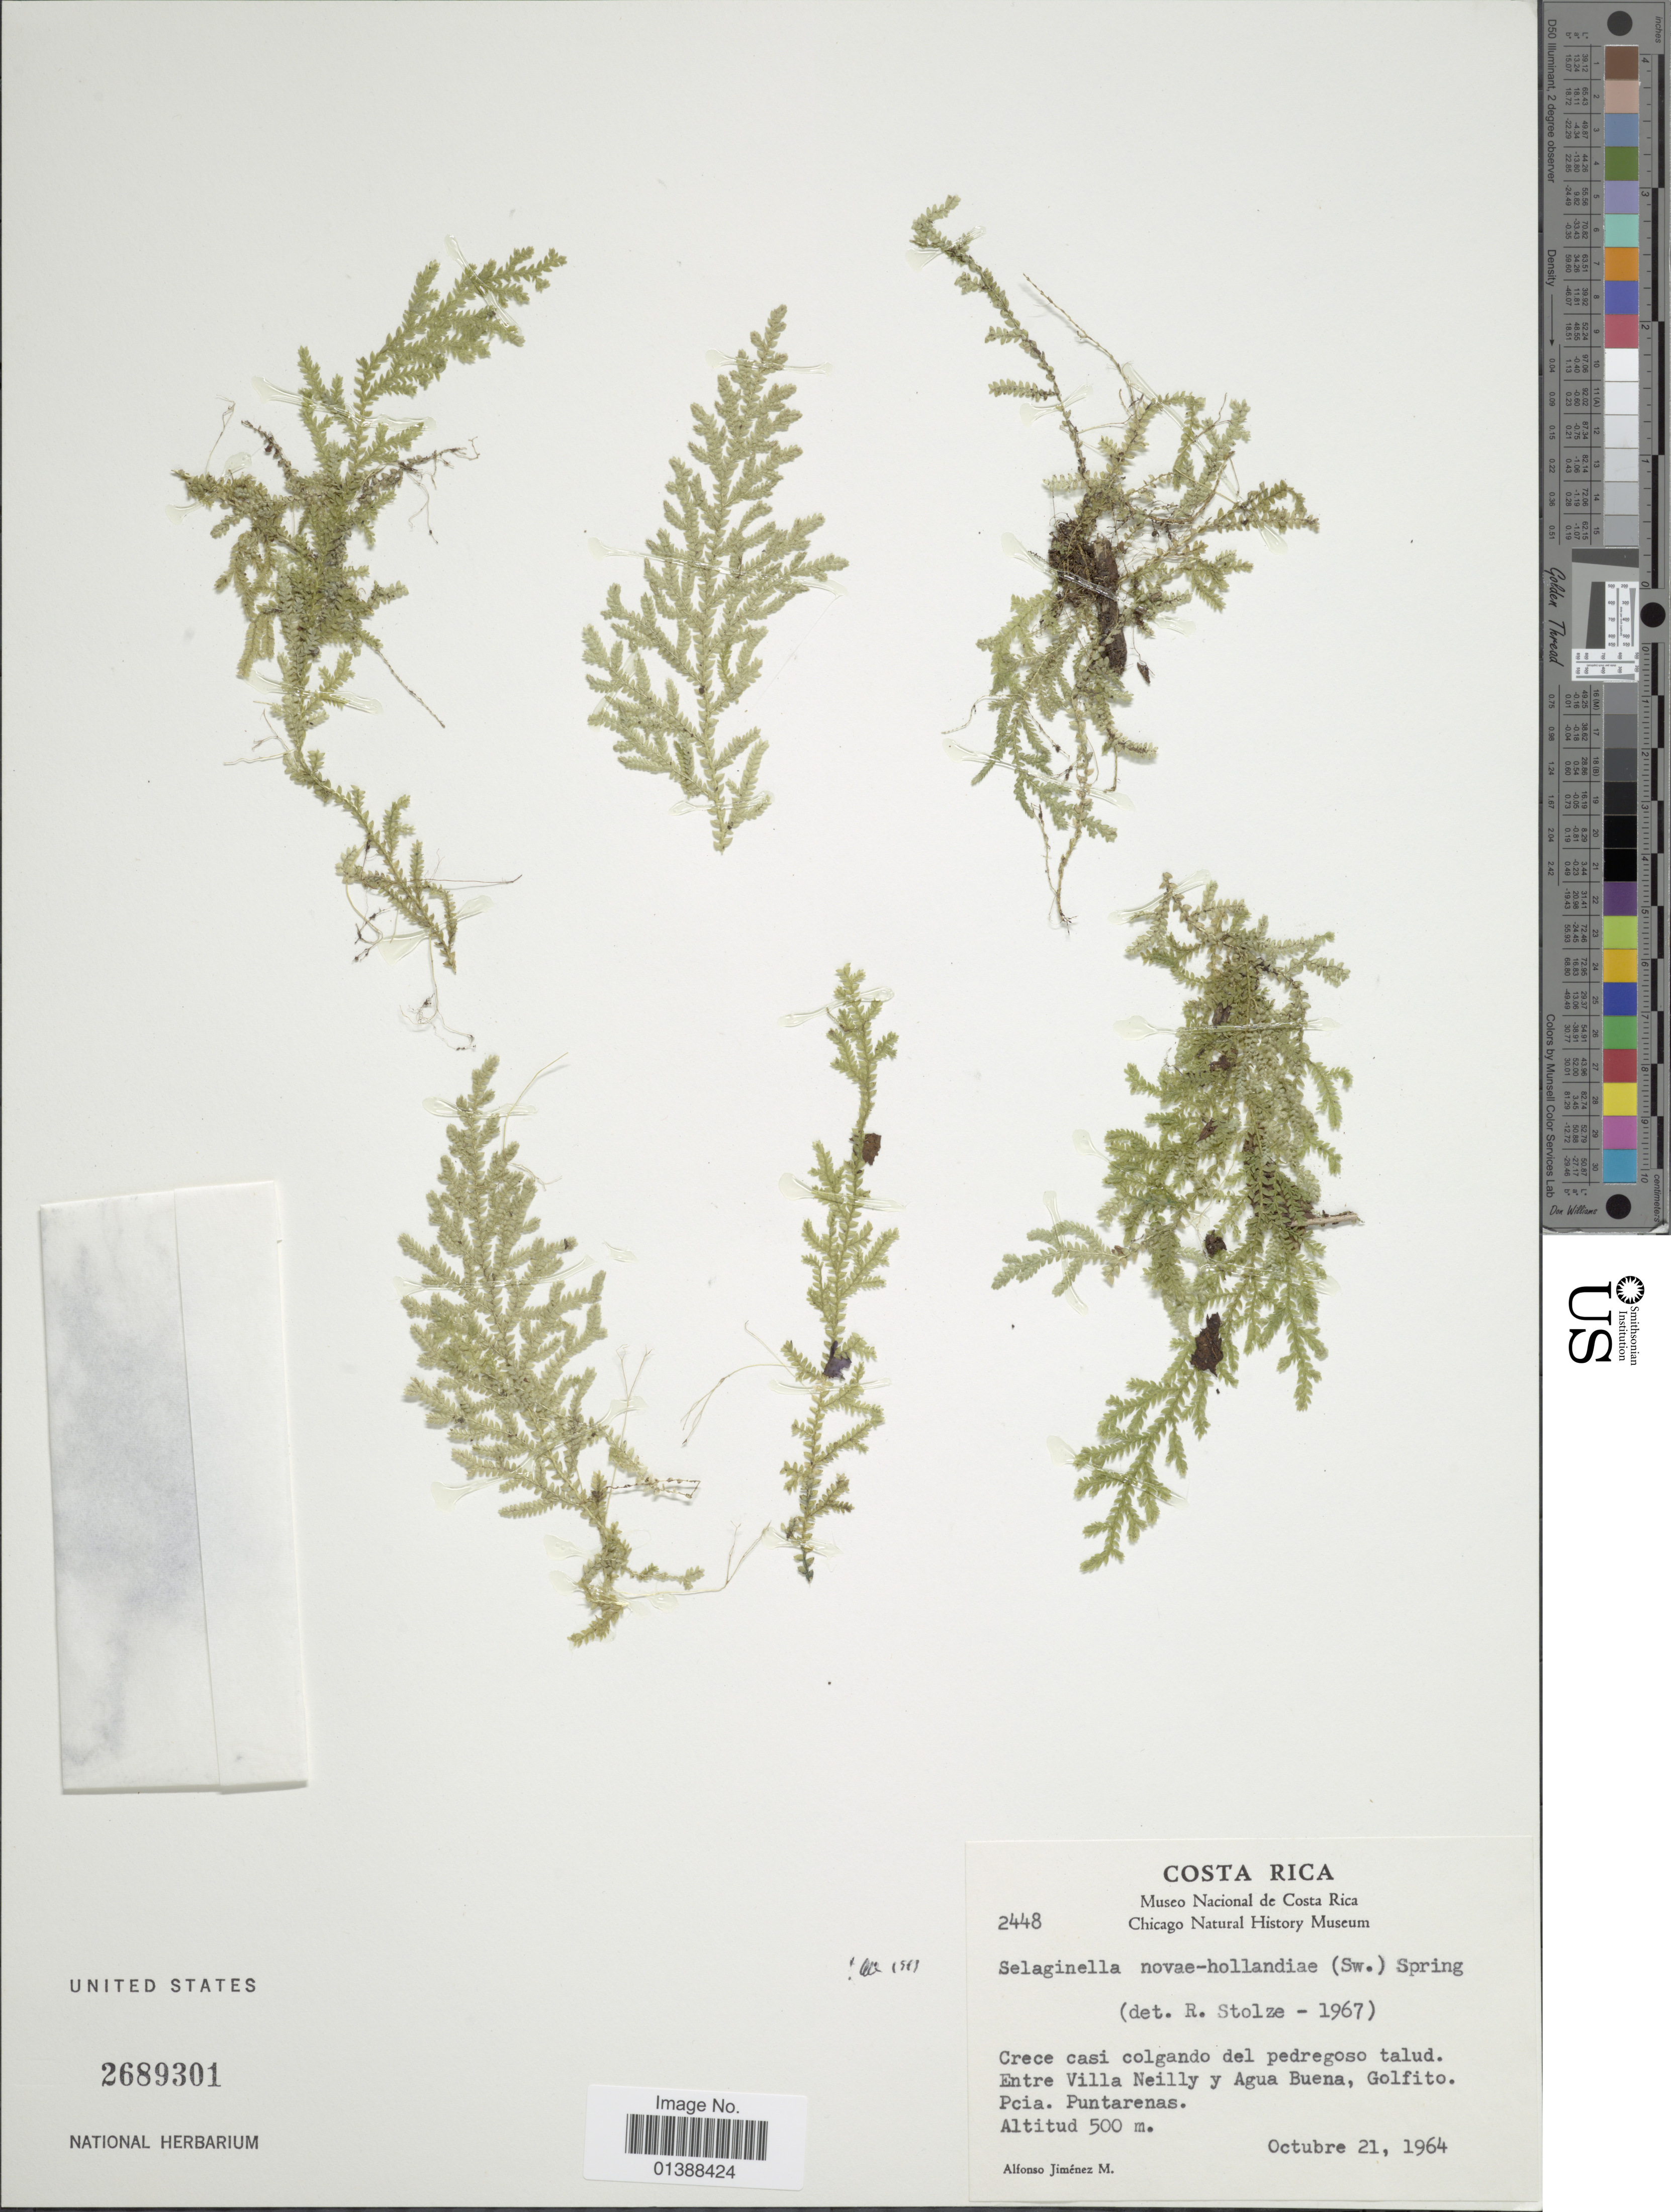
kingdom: Plantae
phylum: Tracheophyta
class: Lycopodiopsida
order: Selaginellales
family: Selaginellaceae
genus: Selaginella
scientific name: Selaginella mikeneei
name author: Valdespino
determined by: Valdespino, I. A., (PMA), Universidad de Panama (PANAMA)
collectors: A. Jimenez M.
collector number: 2448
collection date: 1964-10-21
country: Costa Rica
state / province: Puntarenas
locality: Entre Villa Neilly y Agua Buena, Golfito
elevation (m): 500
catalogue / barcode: US 2689301